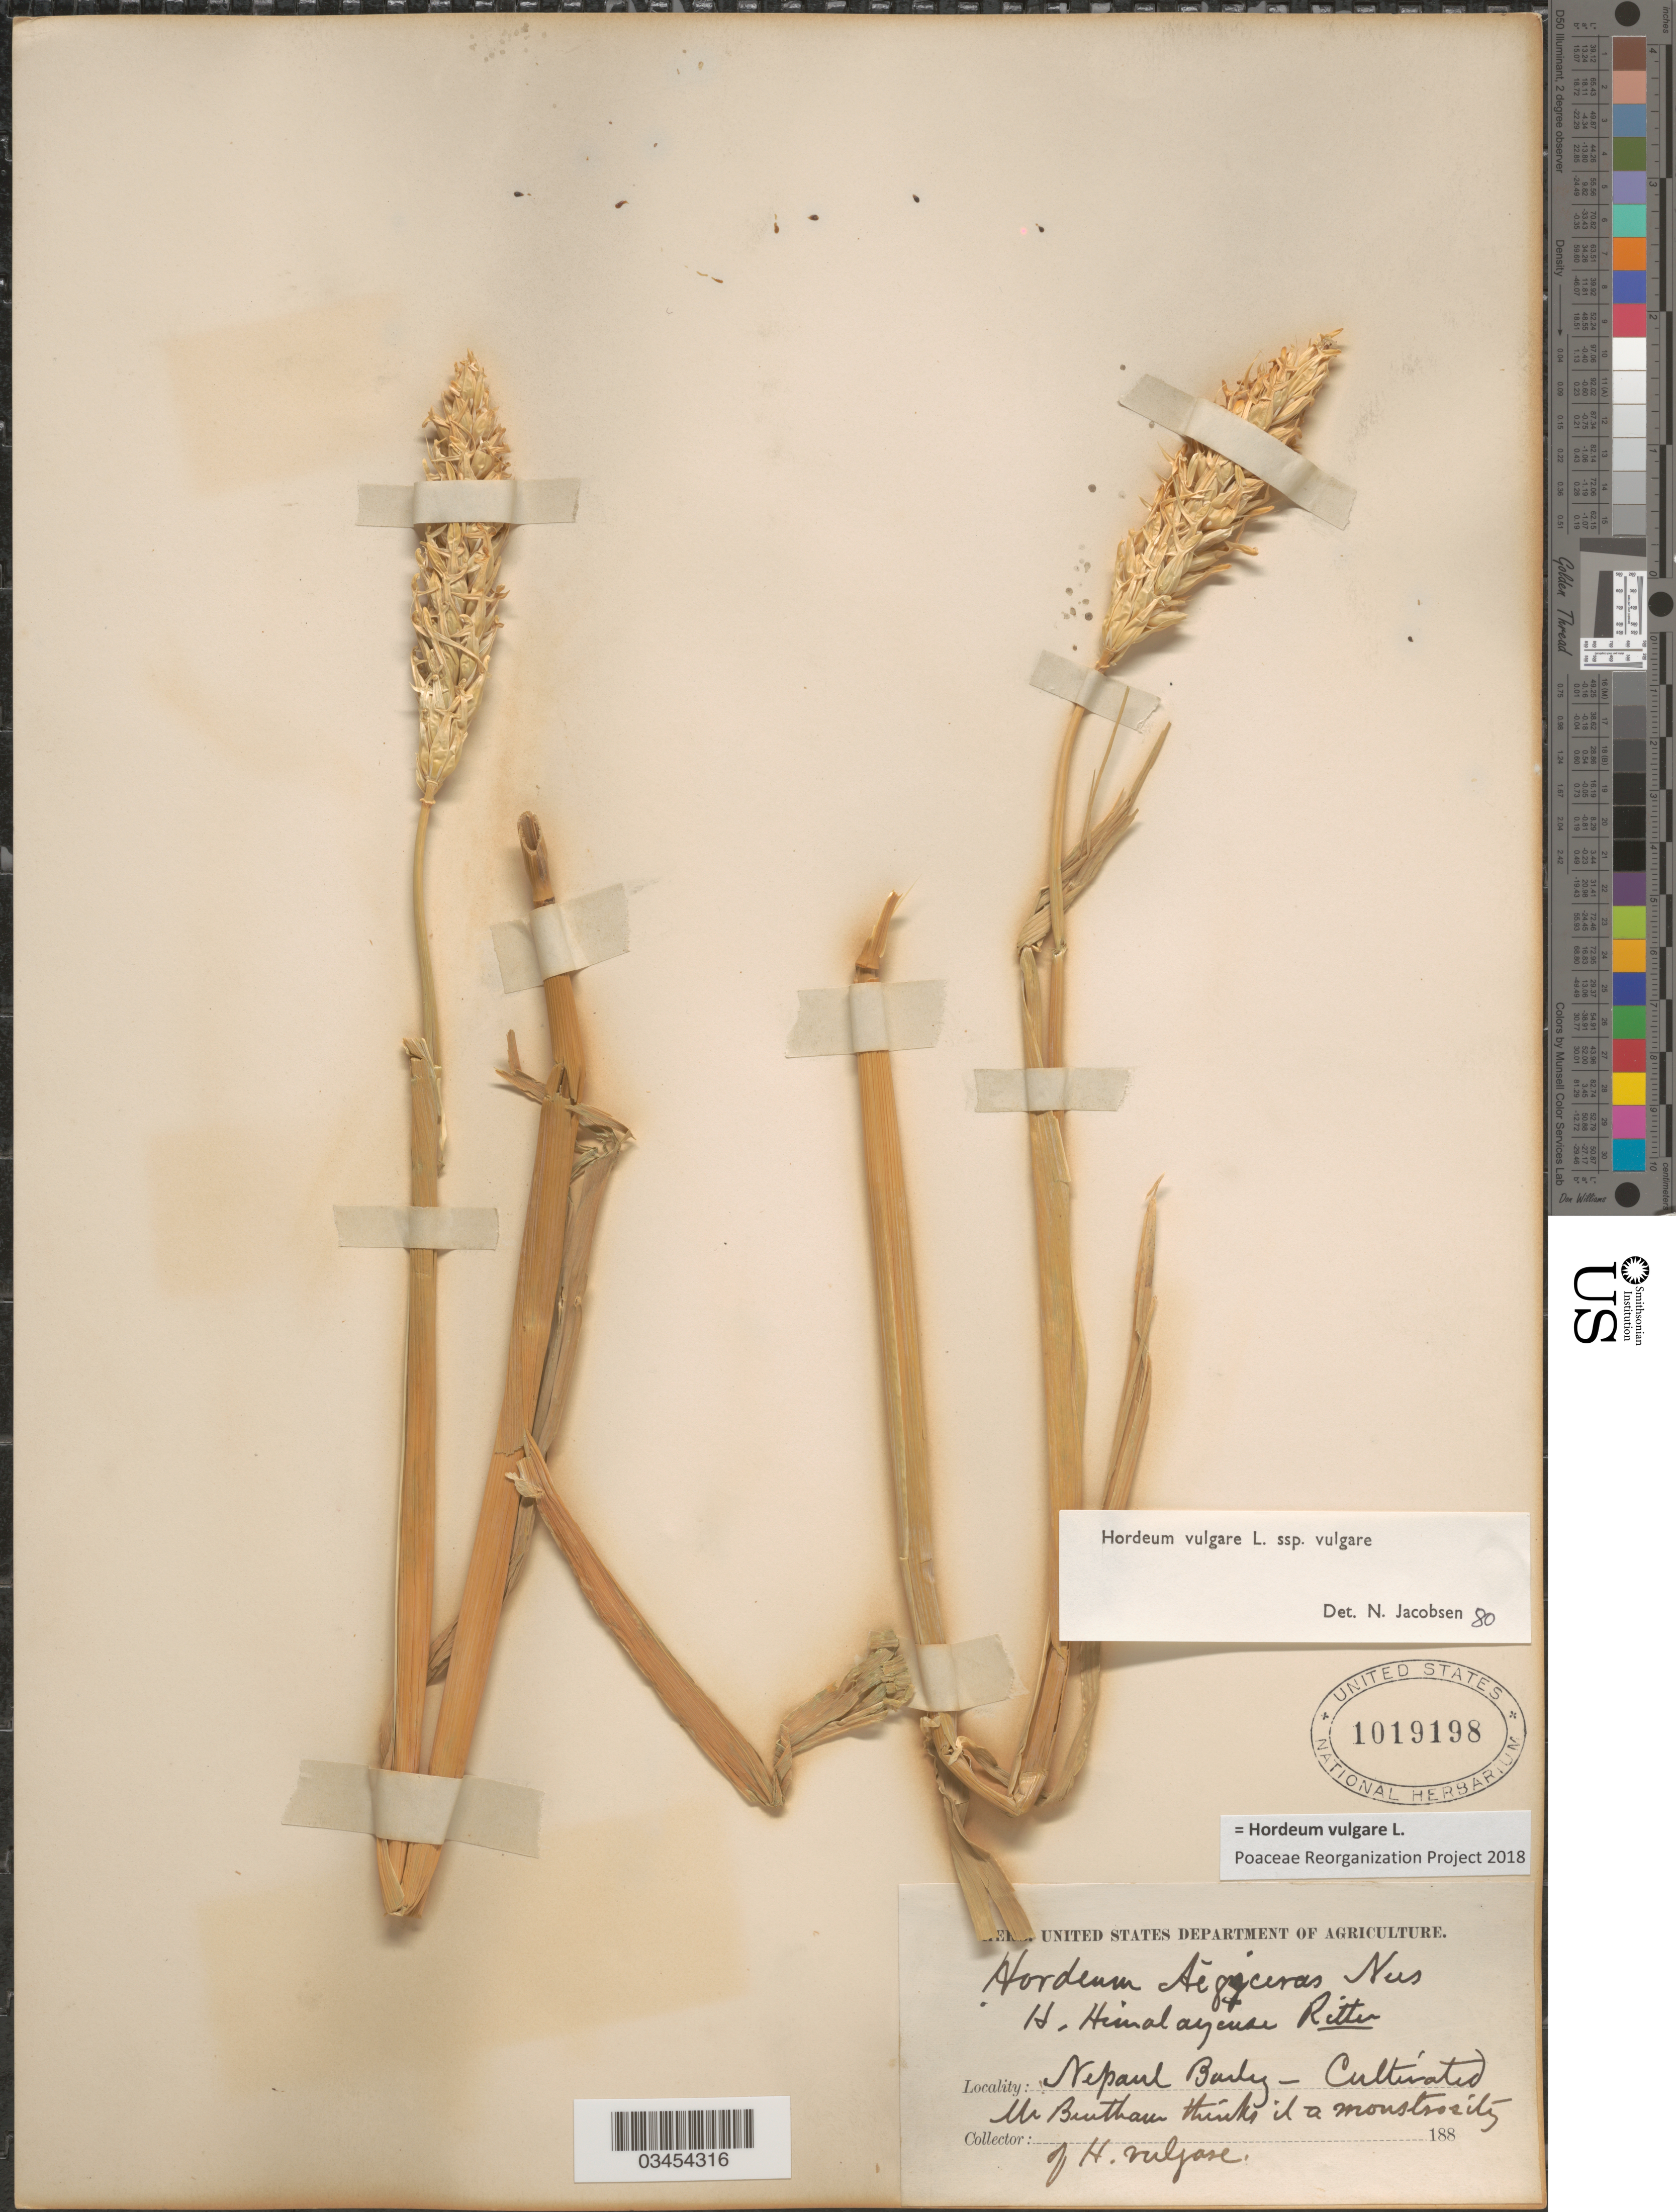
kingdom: Plantae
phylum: Tracheophyta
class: Liliopsida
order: Poales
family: Poaceae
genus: Hordeum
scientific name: Hordeum vulgare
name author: L.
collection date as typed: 188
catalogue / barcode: US 1019198